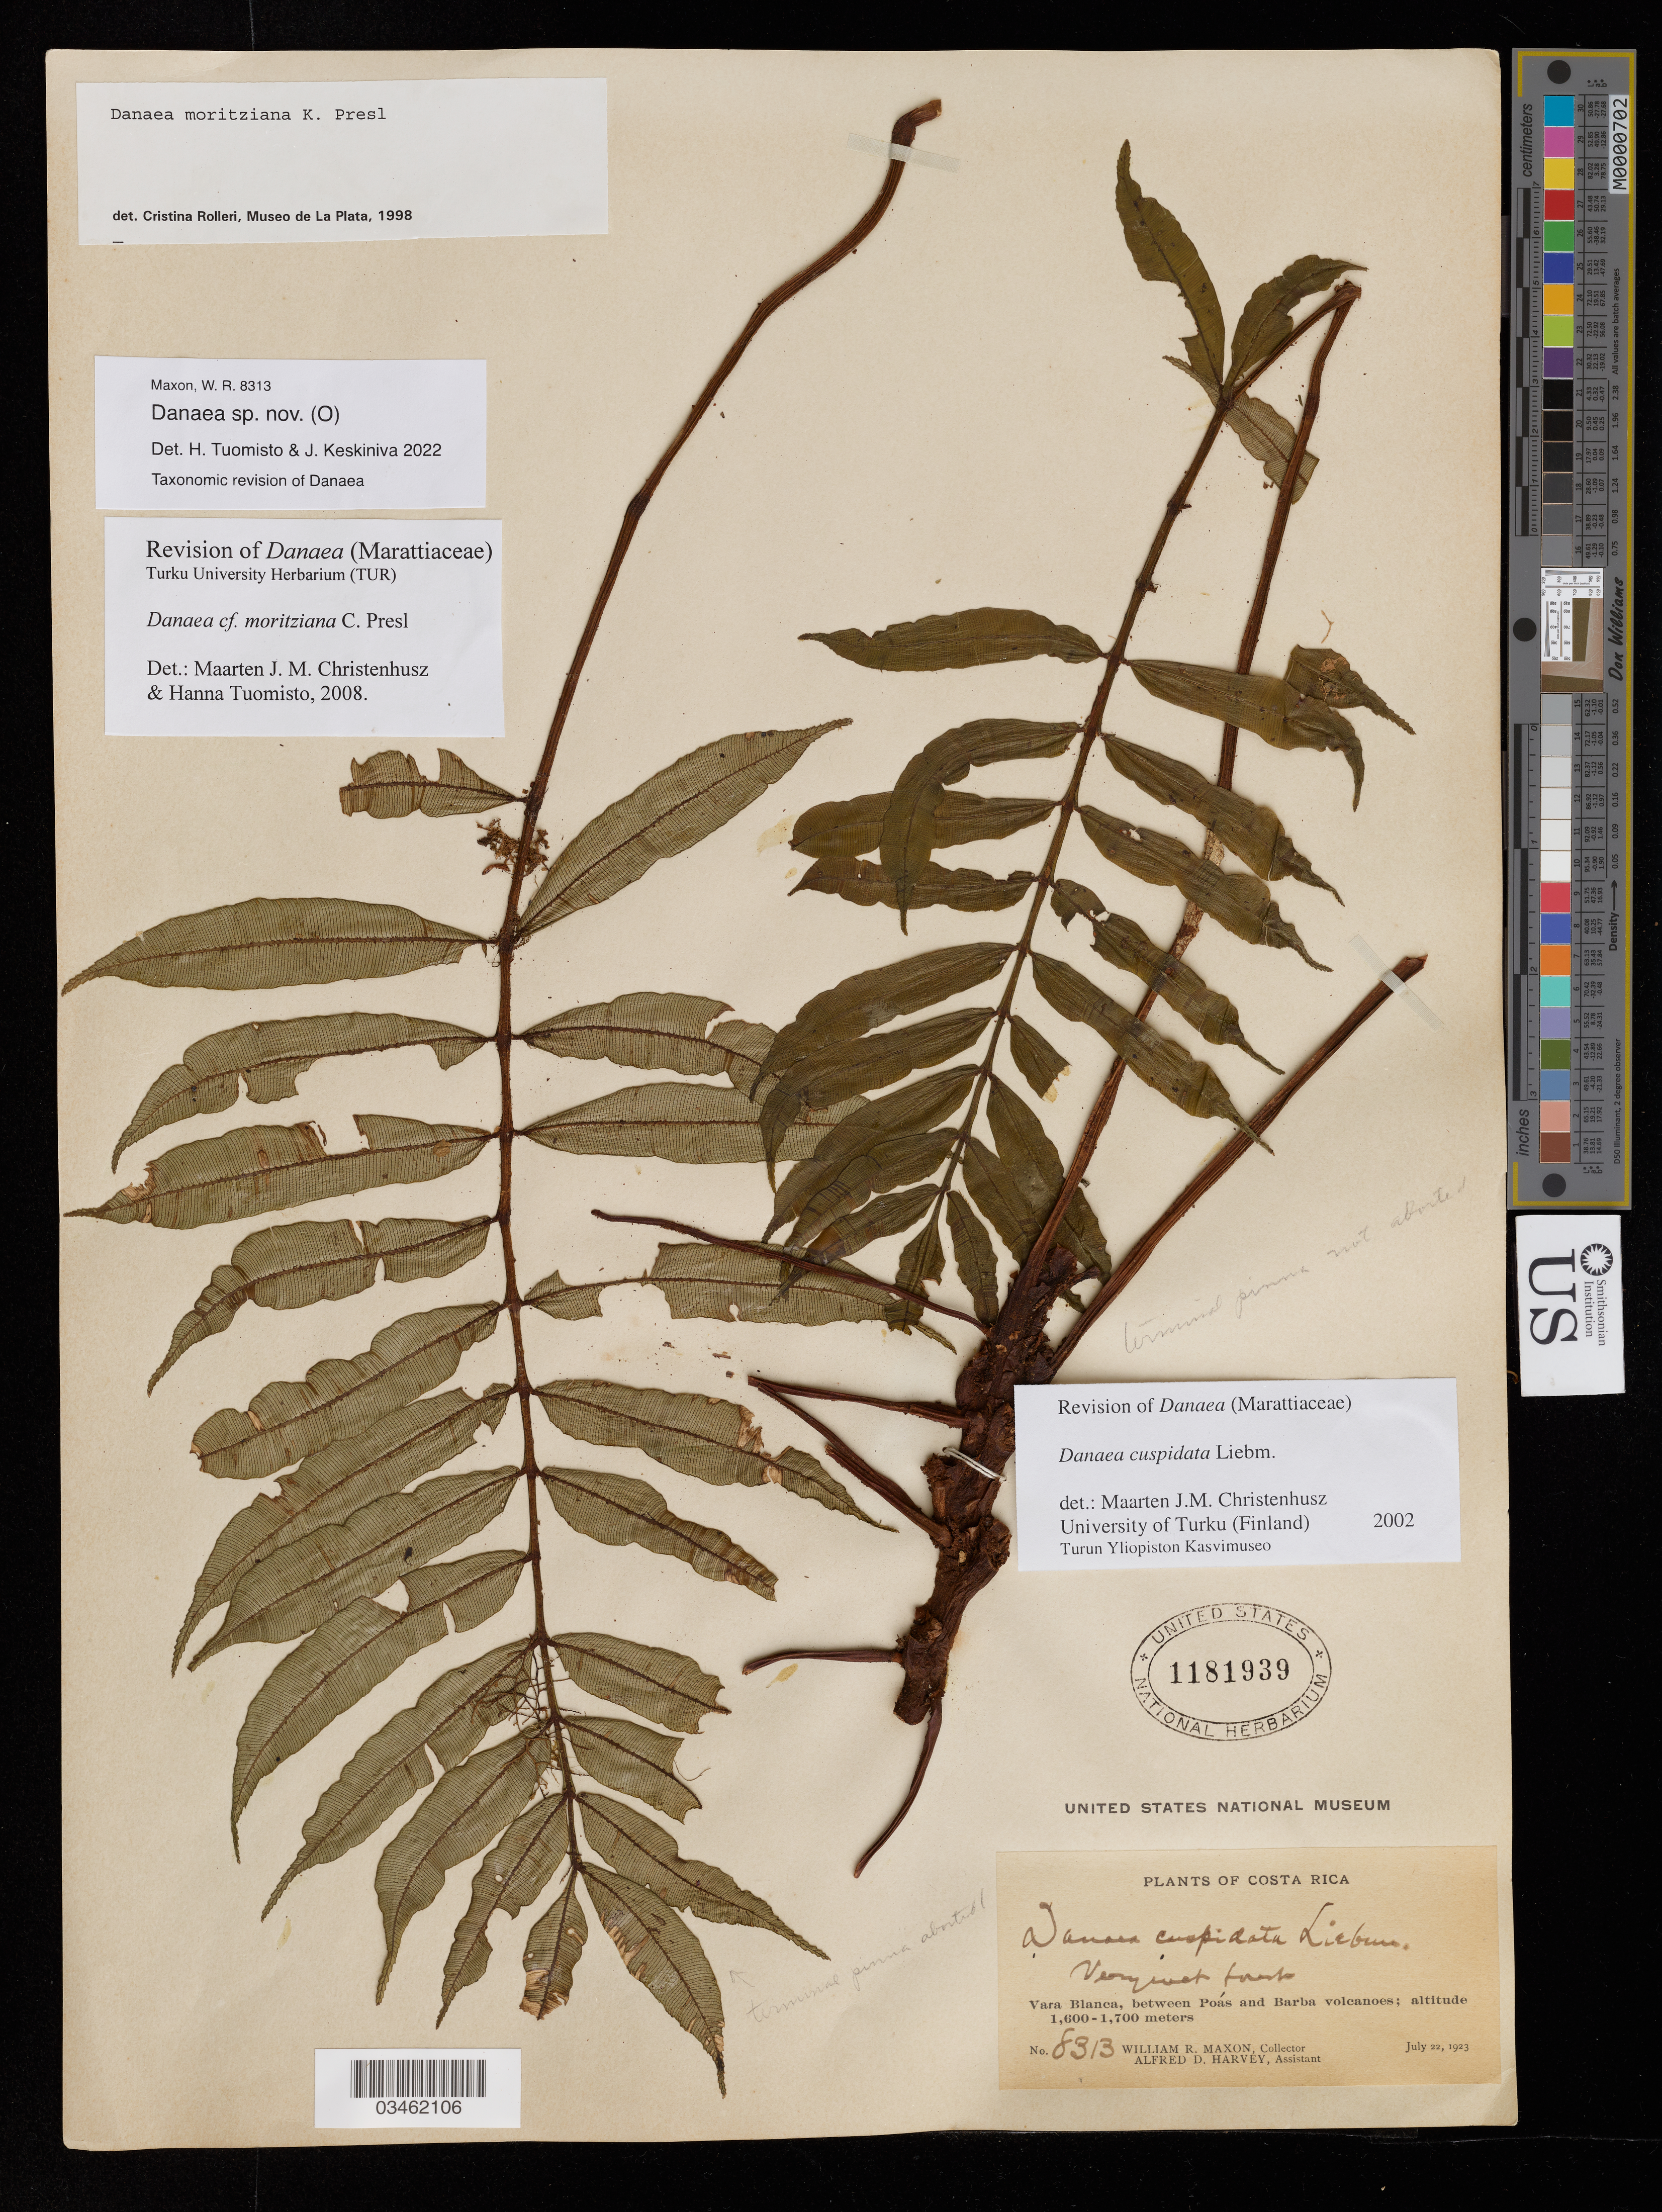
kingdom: Plantae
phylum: Tracheophyta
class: Polypodiopsida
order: Marattiales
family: Marattiaceae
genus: Danaea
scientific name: Danaea sp.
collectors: W. R. Maxon & A. D. Harvey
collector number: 8313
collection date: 1923-07-22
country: Costa Rica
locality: Vara Blanca, between Poás and Barba volcanoes.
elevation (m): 1600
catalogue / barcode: US 1181939